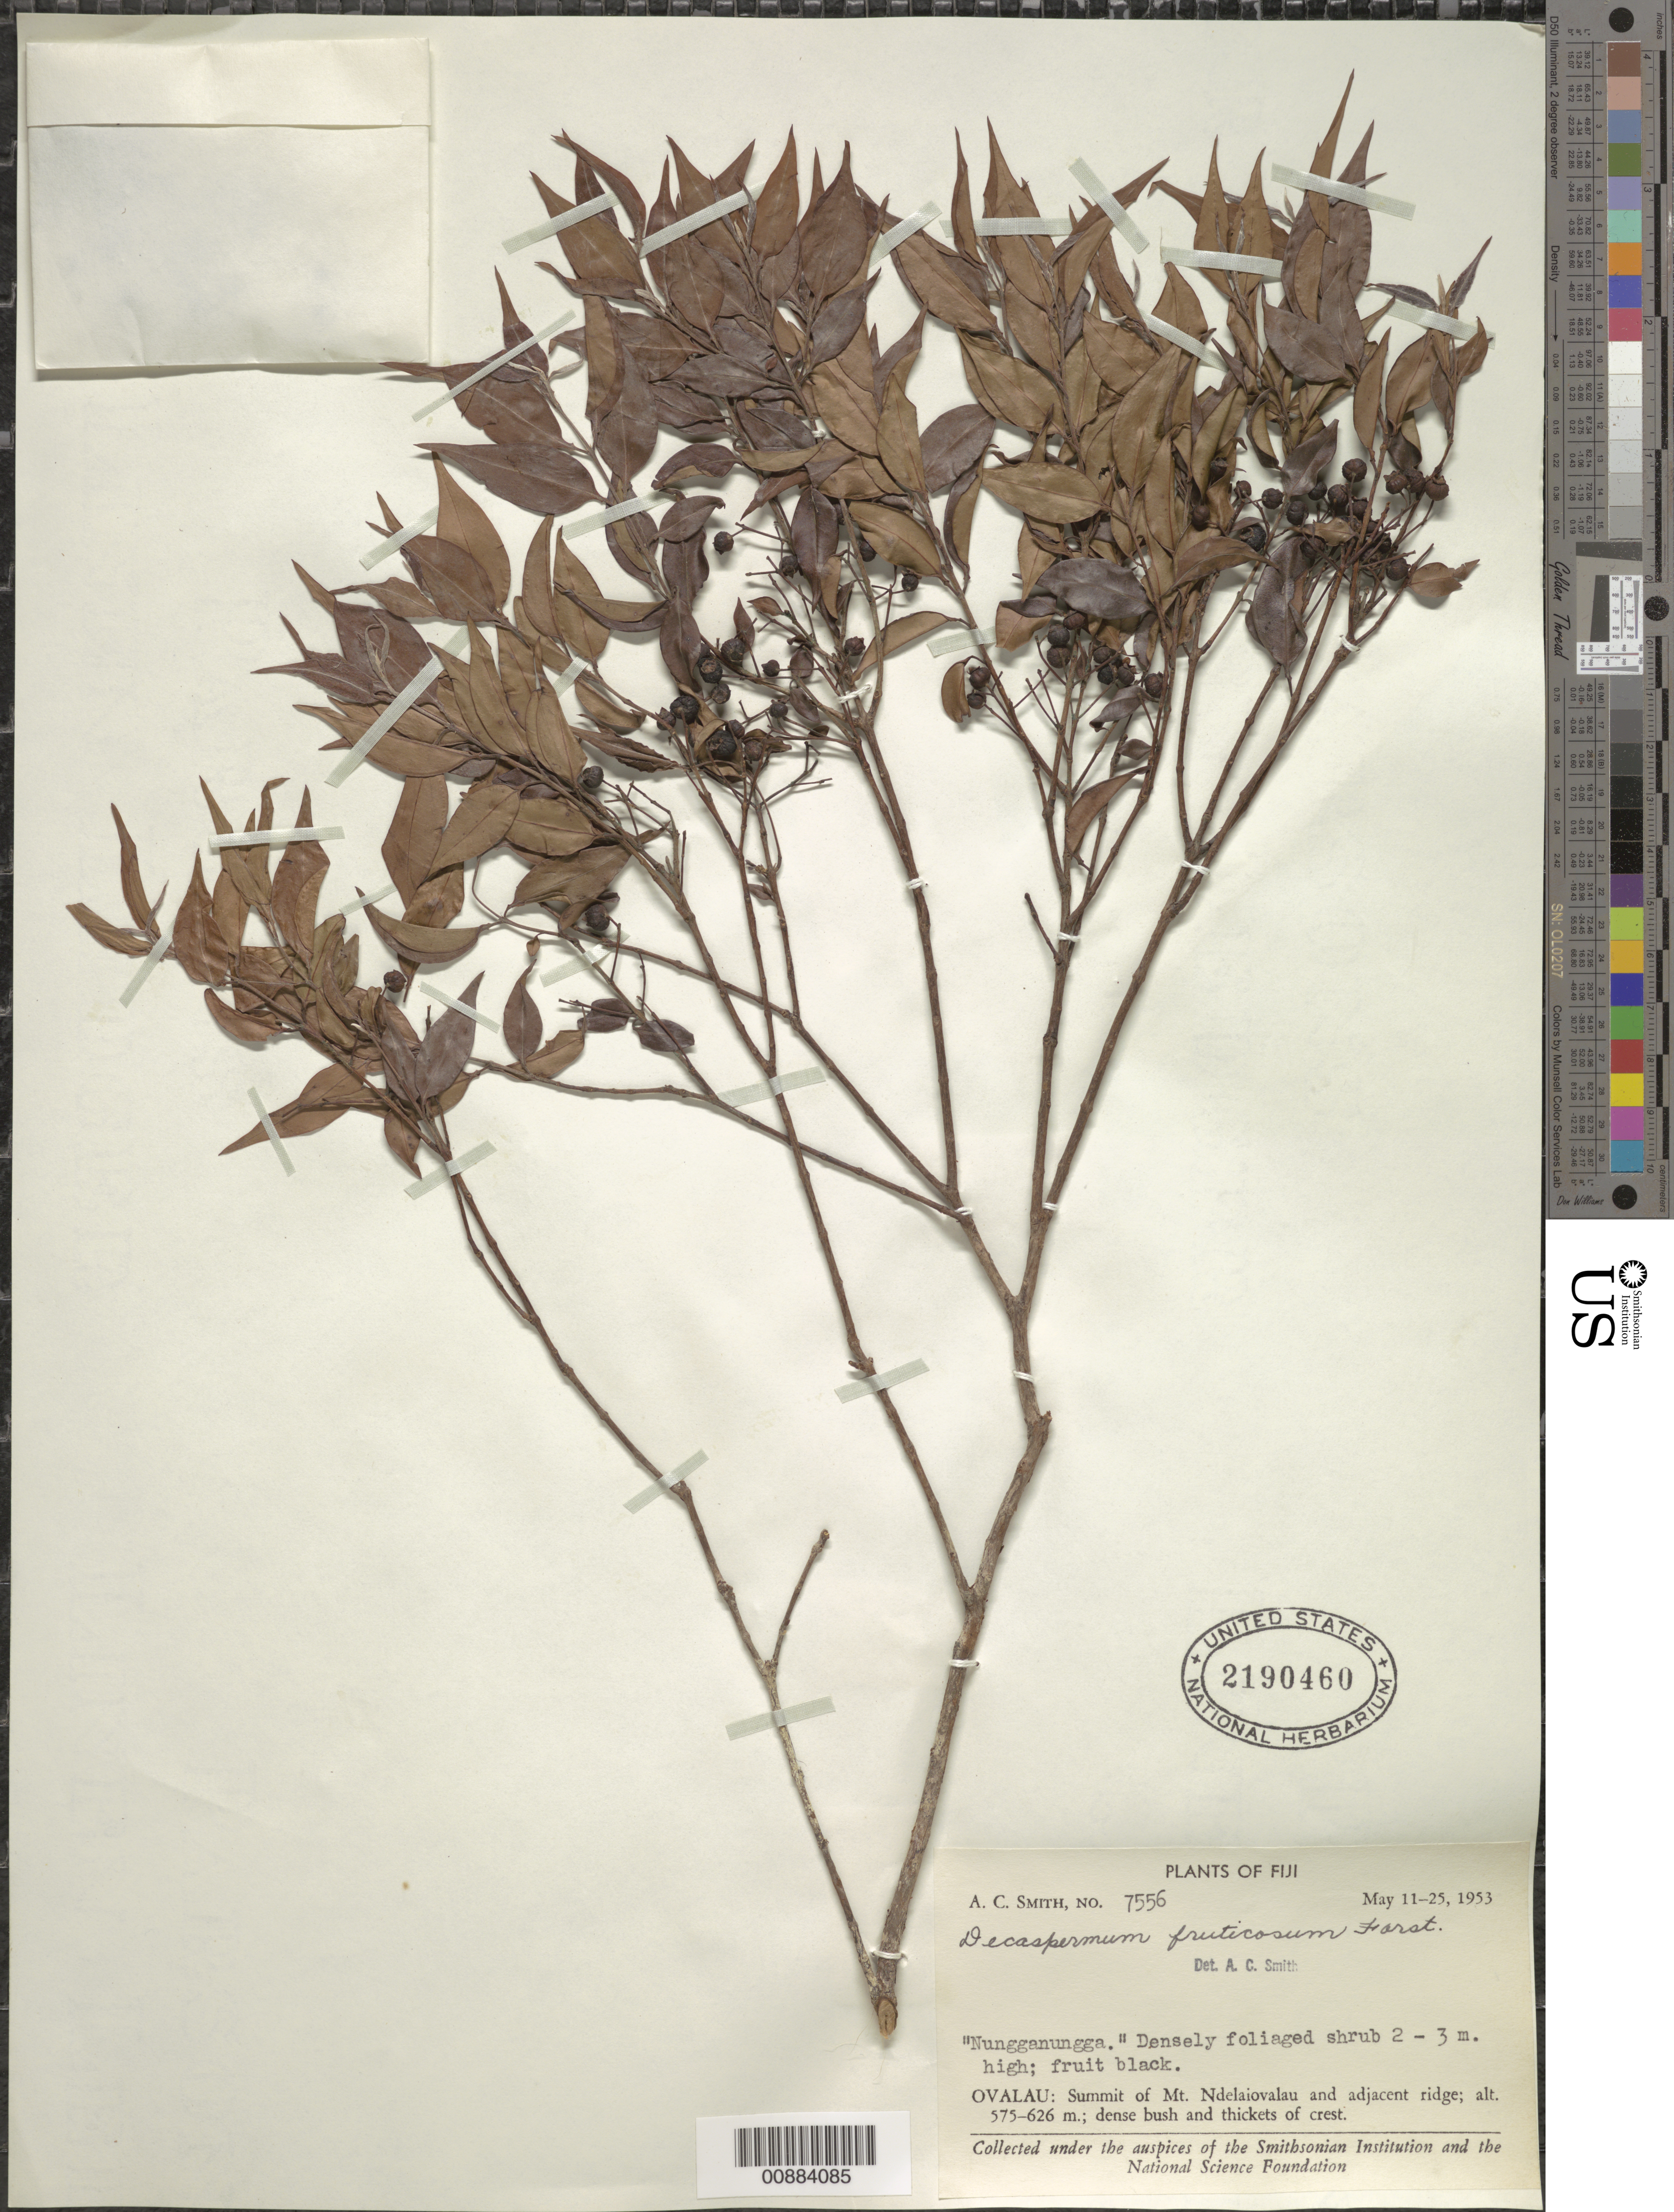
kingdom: Plantae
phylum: Tracheophyta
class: Magnoliopsida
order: Myrtales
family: Myrtaceae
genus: Decaspermum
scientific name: Decaspermum vitiense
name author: (A. Gray) Nied.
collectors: C. A. Smith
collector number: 7556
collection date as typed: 11 May 1953 to 25 May 1953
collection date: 1953-05-11/1953-05-25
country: Fiji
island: Ovalau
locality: Ovalau: summit of Mt. Ndelaiovalau and adjacent ridge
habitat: dense bush and thickets of crest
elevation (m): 575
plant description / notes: cited by A.J. Scott, Kew Bull. 34(1): 65. 1979.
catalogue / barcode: US 2190460